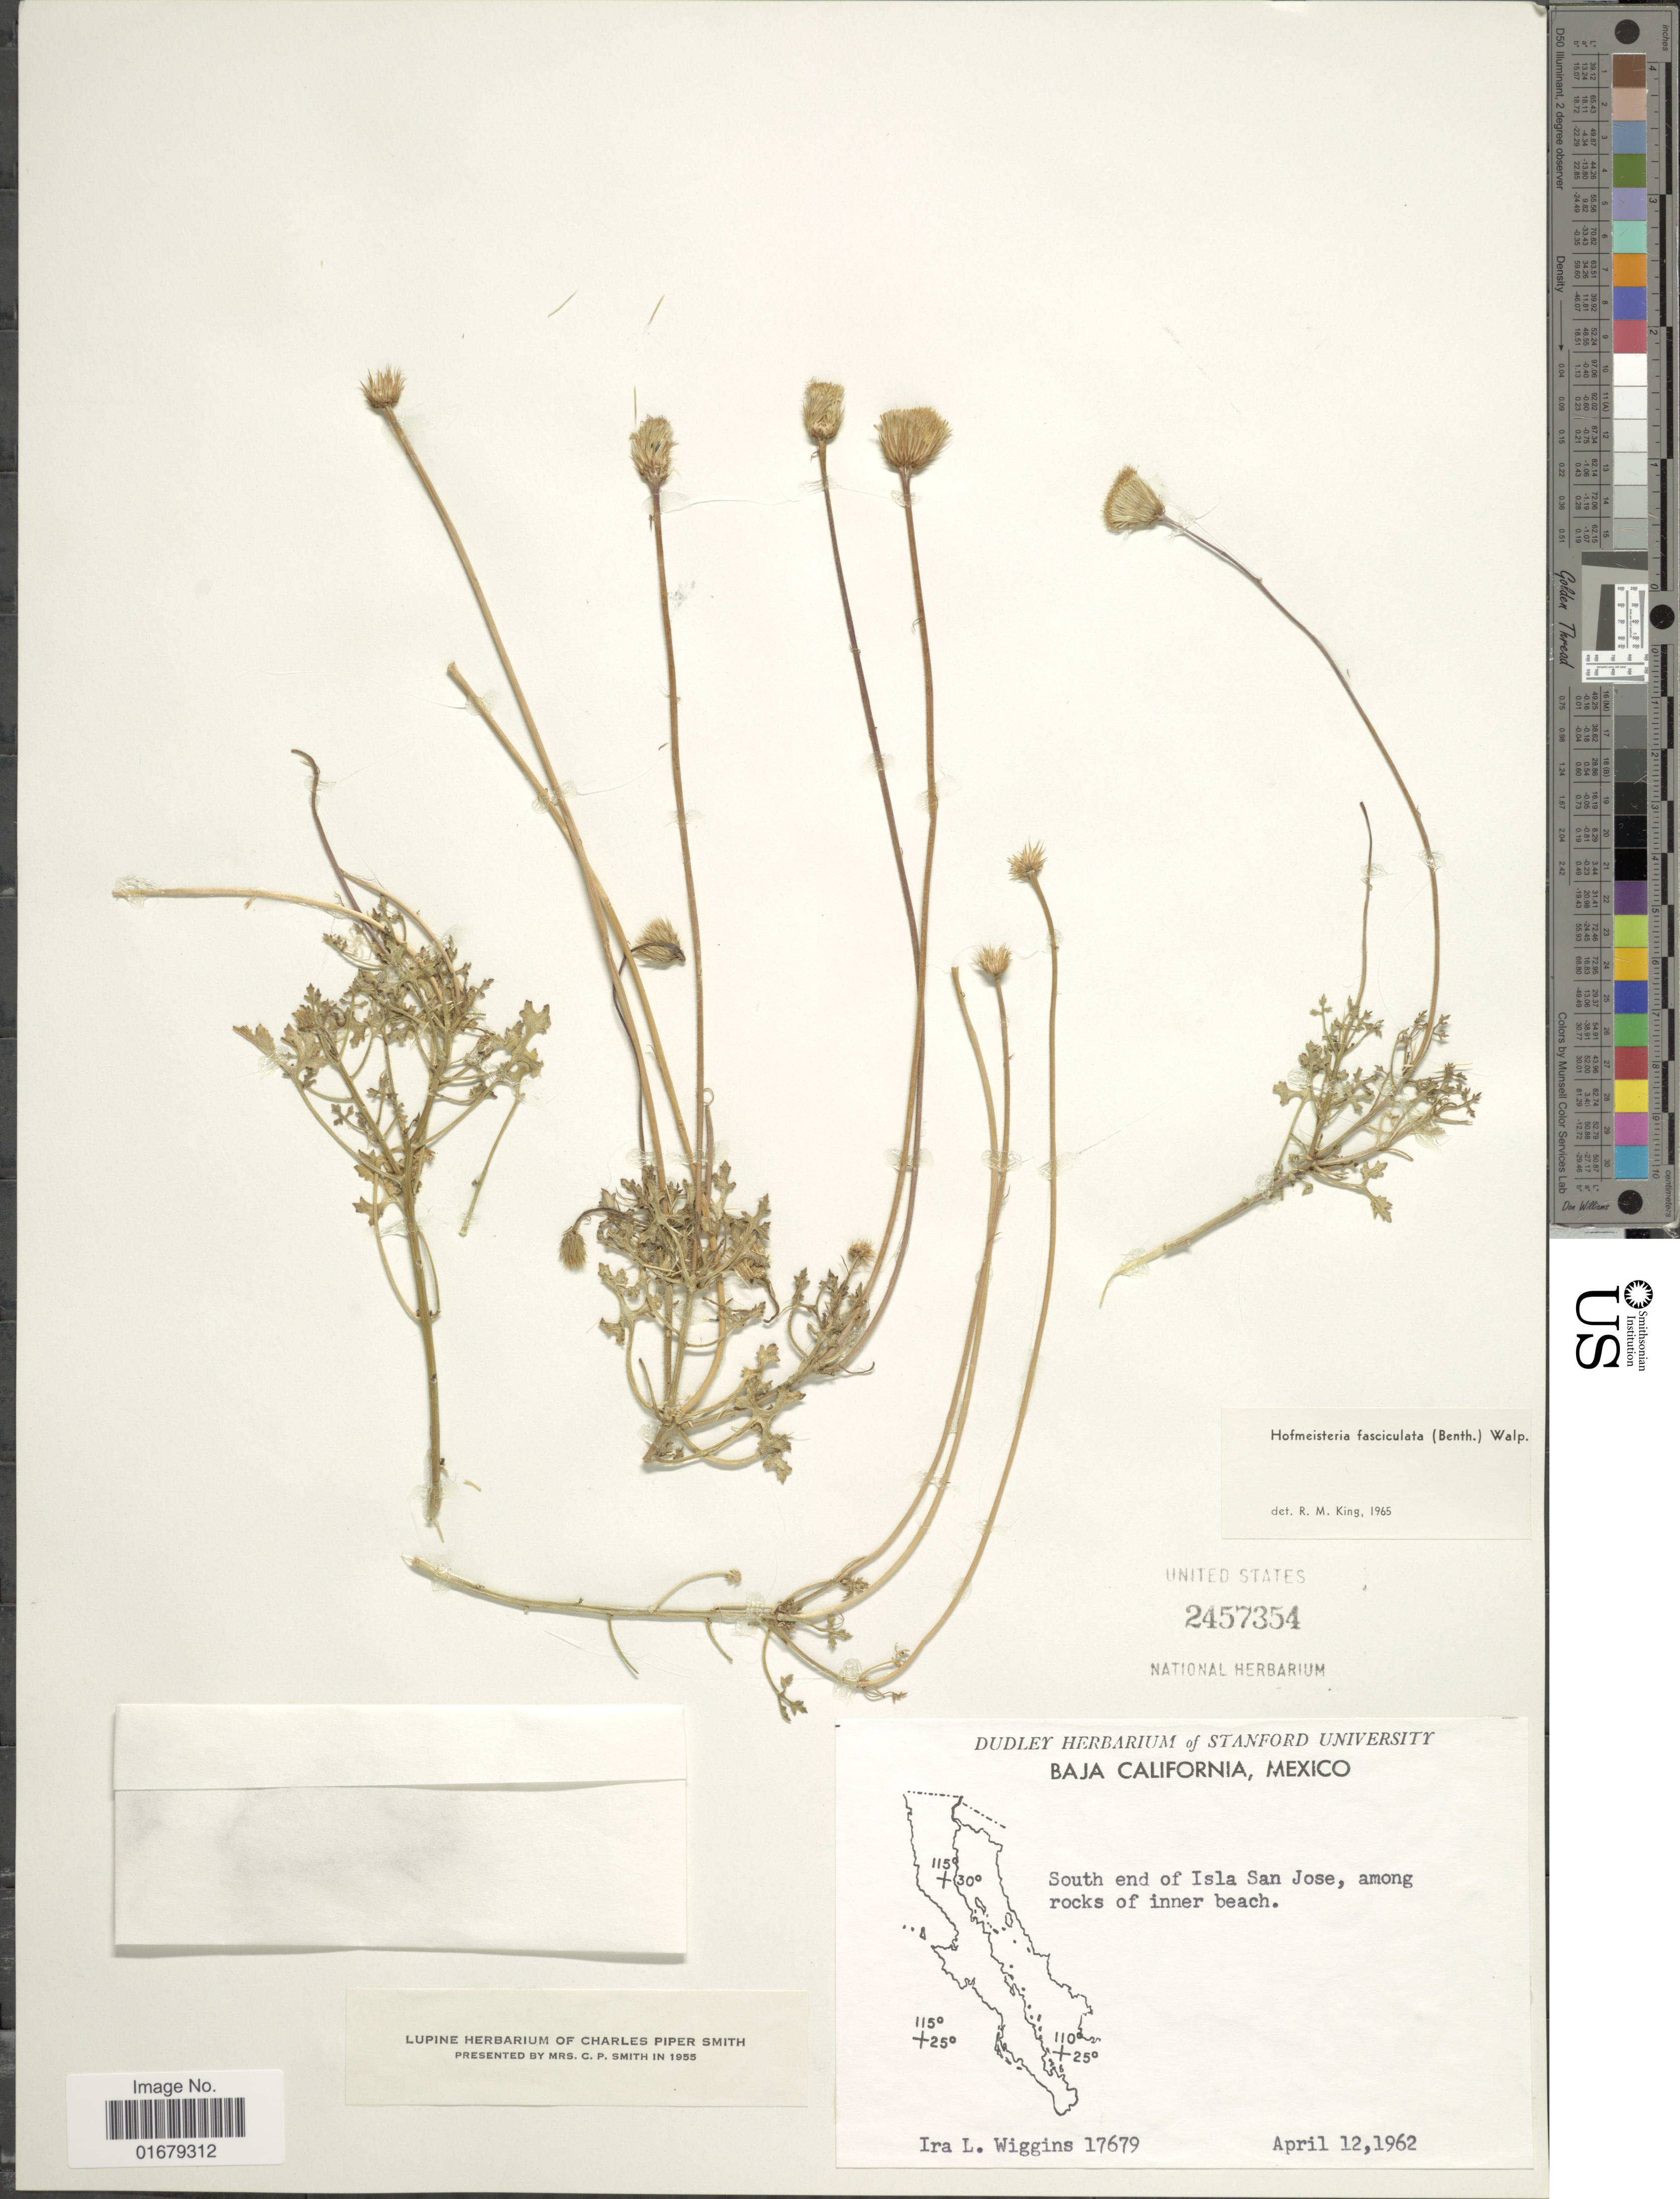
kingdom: Plantae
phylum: Tracheophyta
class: Magnoliopsida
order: Asterales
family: Asteraceae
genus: Hofmeisteria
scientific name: Hofmeisteria fasciculata var. pubescens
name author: (S. Watson) B.L. Rob.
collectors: I. L. Wiggins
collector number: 17679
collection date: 1962-04-12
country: Mexico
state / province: Baja California Sur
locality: South end of Isla San Jose, among rocks of inner beach.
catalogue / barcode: US 2457354